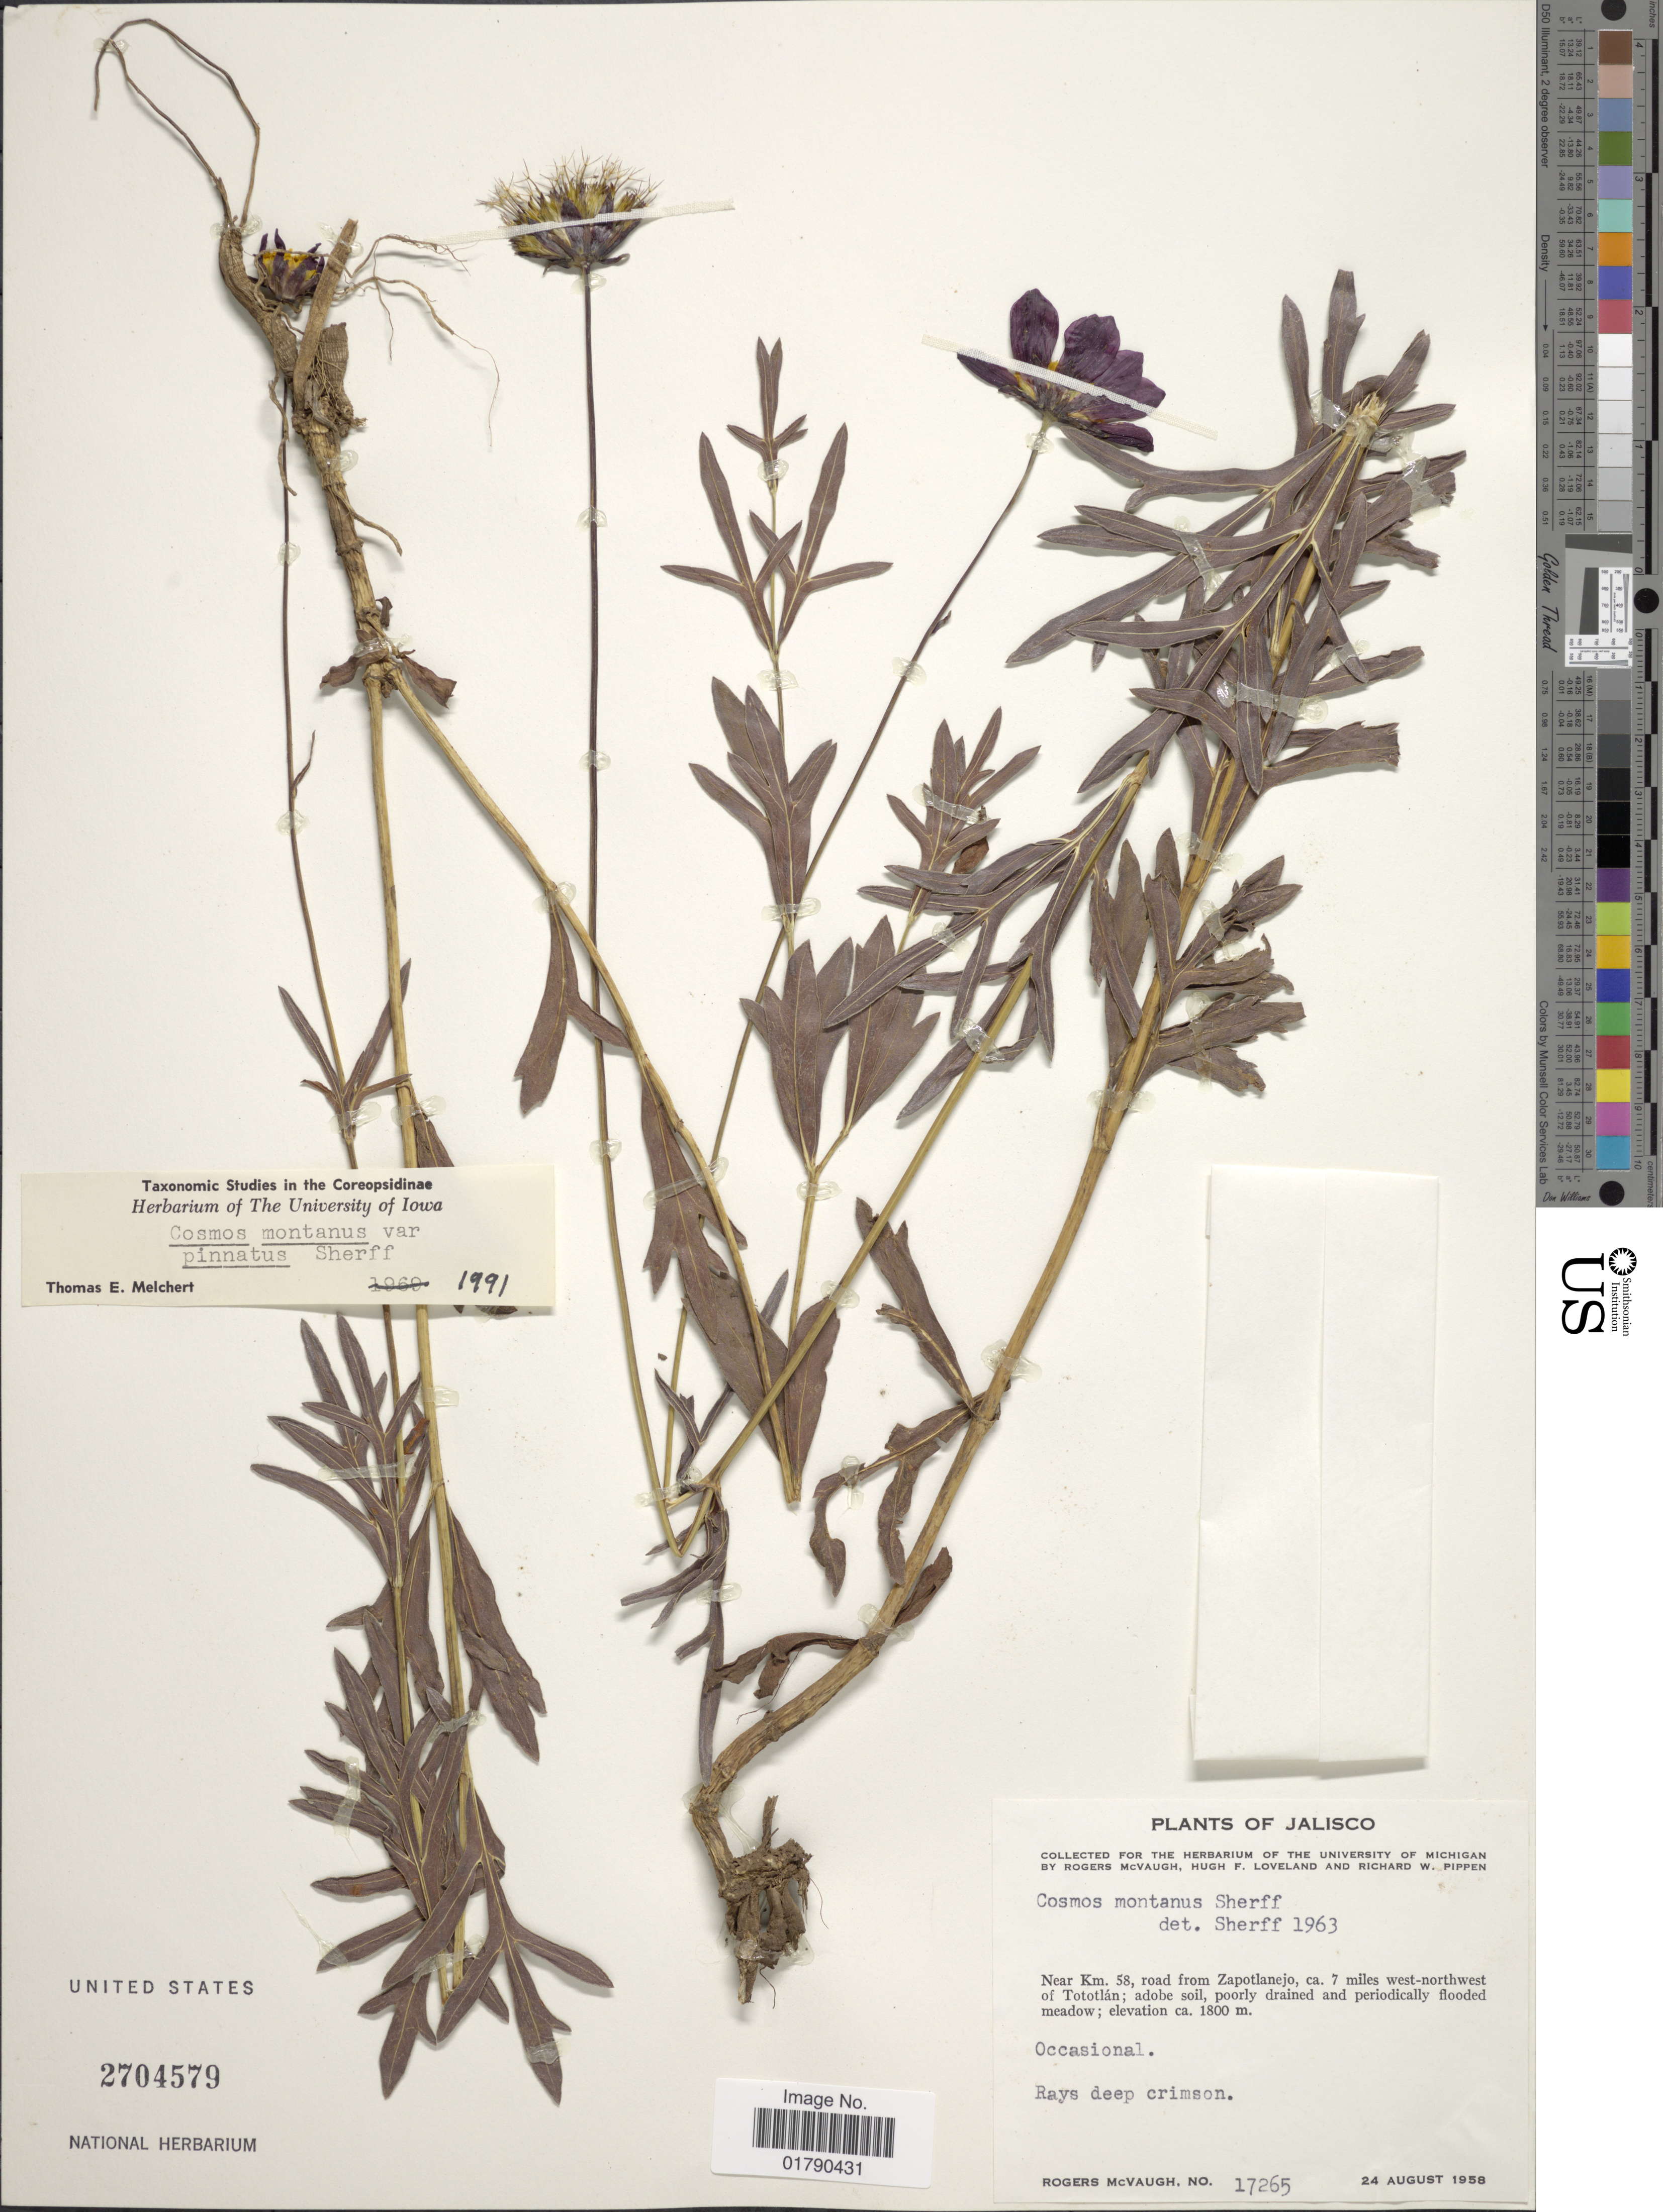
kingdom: Plantae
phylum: Tracheophyta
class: Magnoliopsida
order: Asterales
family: Asteraceae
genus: Cosmos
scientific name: Cosmos montanus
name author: Sherff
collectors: R. McVaugh, H. Loveland & R. W. Pippen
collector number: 17265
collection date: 1958-08-24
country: Mexico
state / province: Jalisco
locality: Near Km 58, road from Zapotlanejo, ca 7 miles west-northwest of Tototlan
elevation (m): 1800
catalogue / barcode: US 2704579